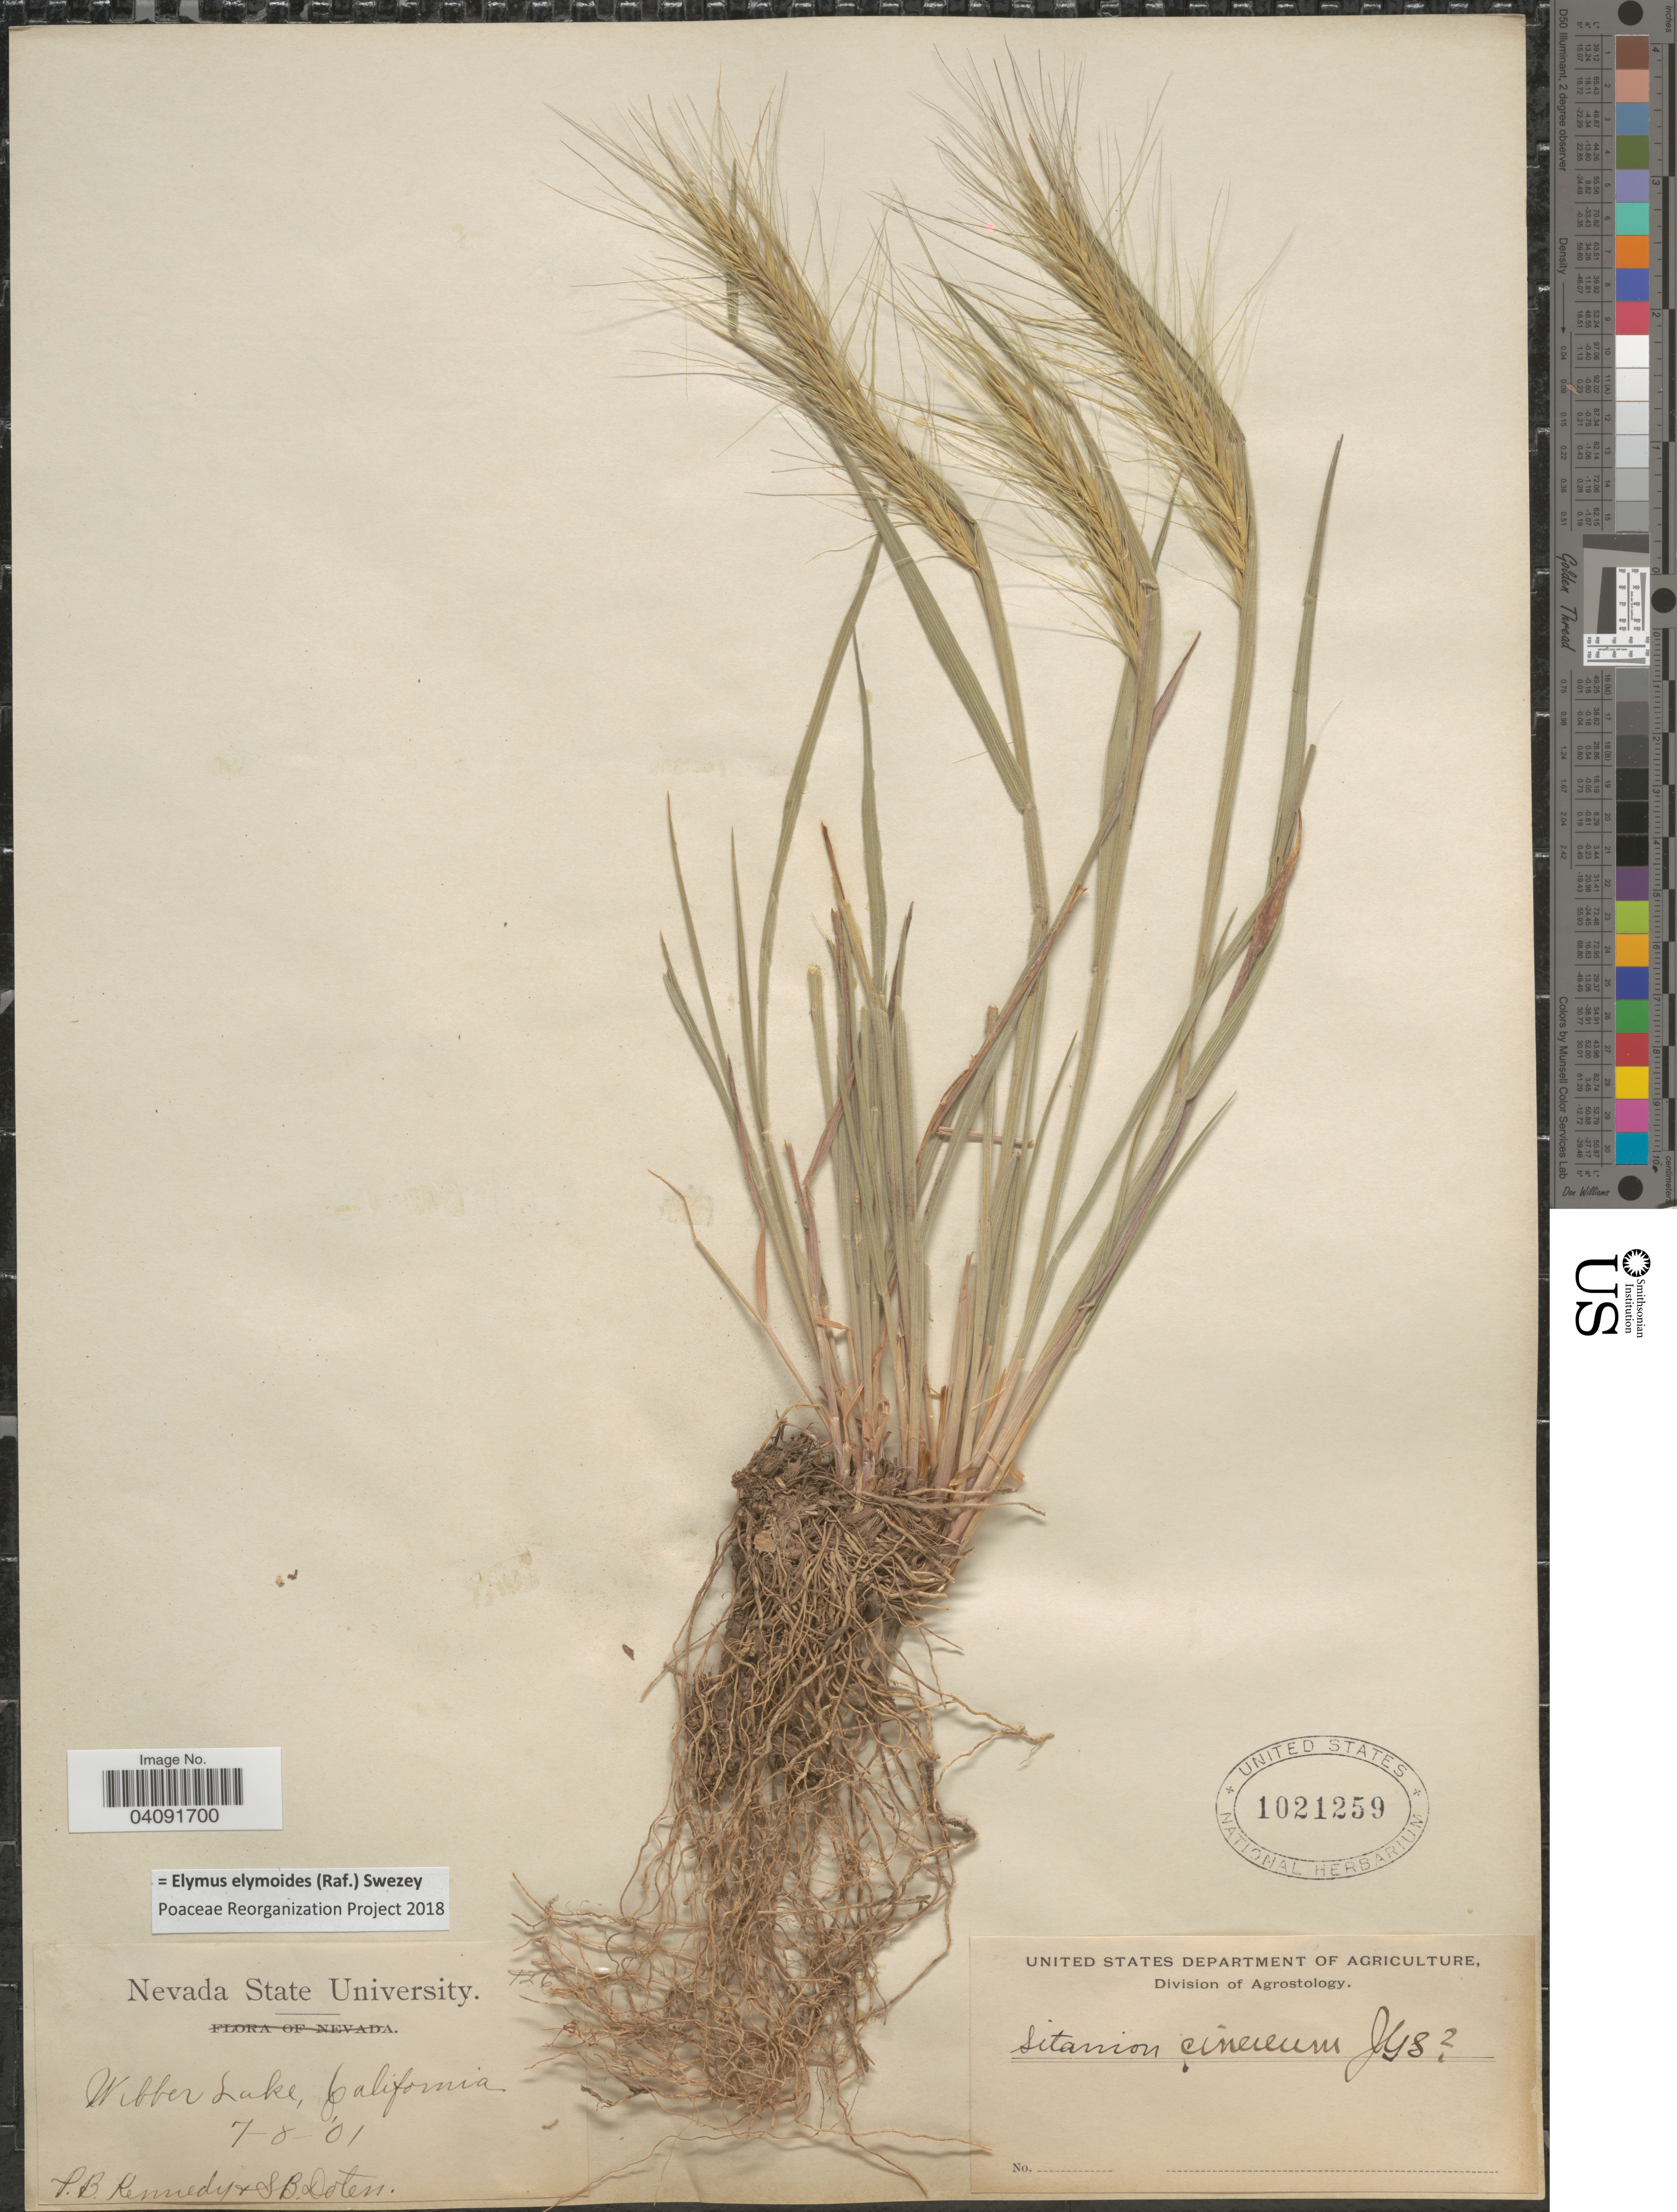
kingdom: Plantae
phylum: Tracheophyta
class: Liliopsida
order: Poales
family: Poaceae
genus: Elymus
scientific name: Elymus elymoides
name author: (Raf.) Swezey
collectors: P. B. Kennedy & S. Doten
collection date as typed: Transcribed d/m/y: 8/7/1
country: United States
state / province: California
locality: Wibber Lake.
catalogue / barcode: US 1021259